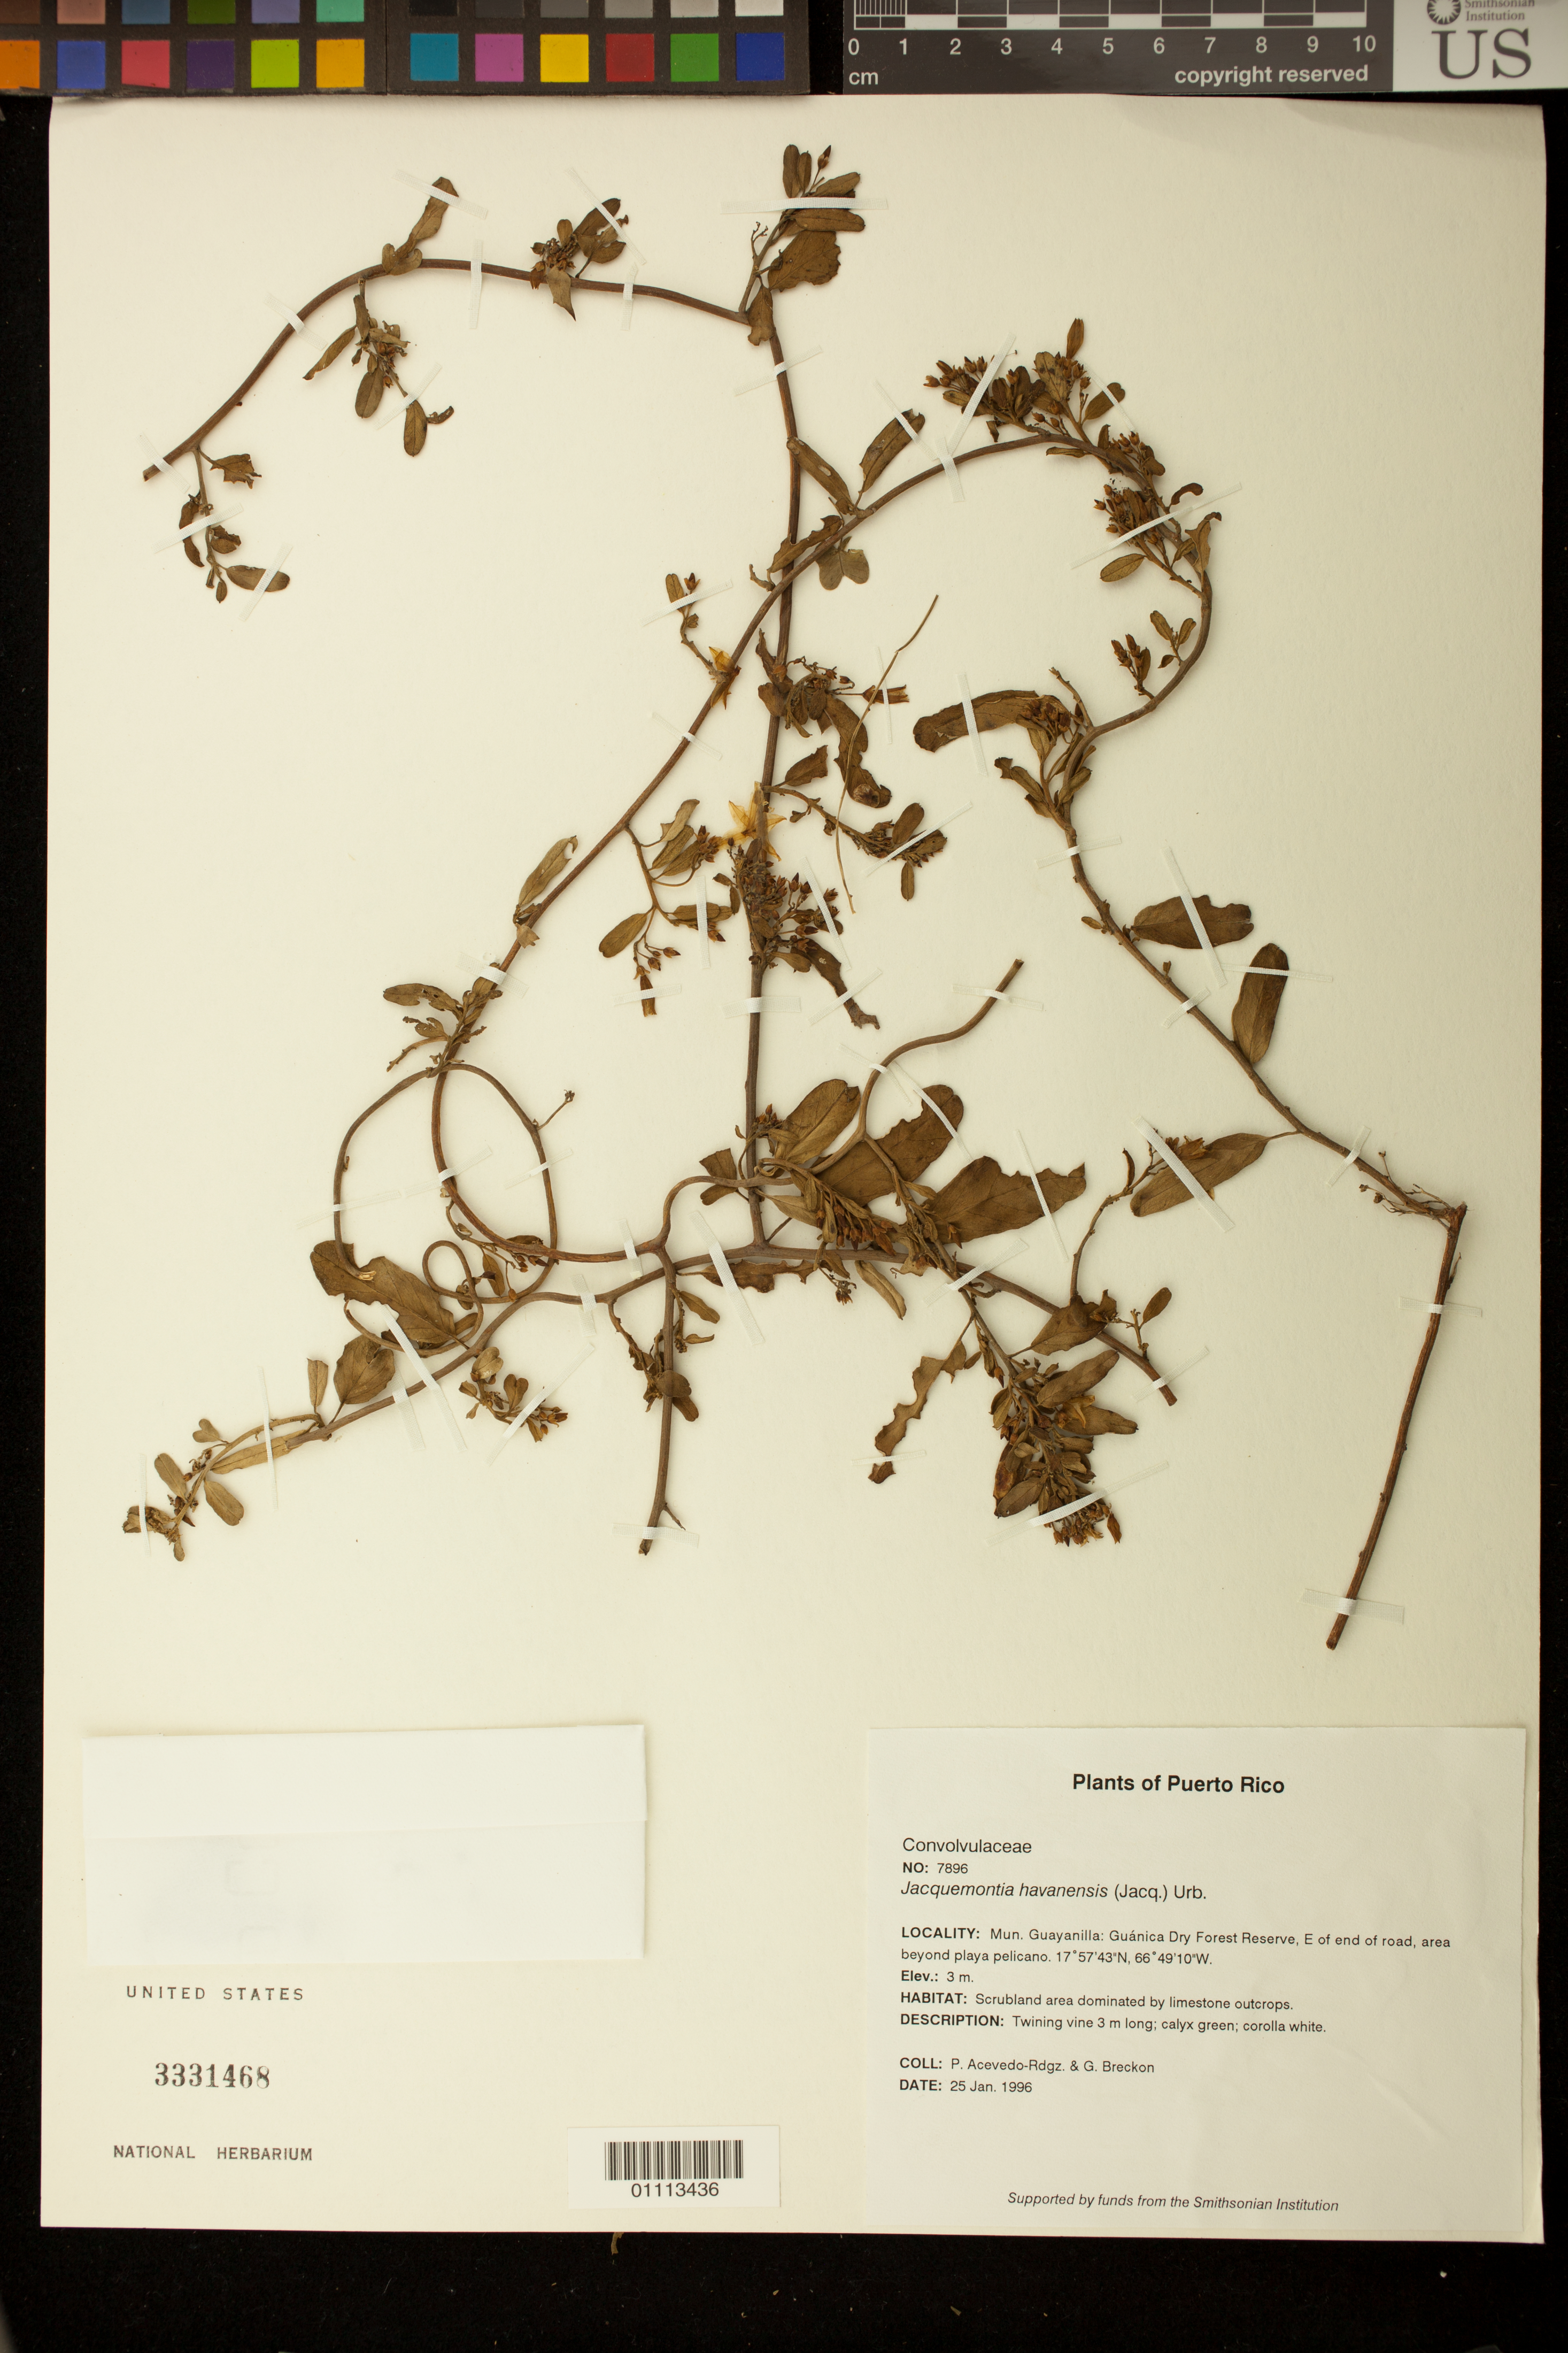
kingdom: Plantae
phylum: Tracheophyta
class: Magnoliopsida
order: Solanales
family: Convolvulaceae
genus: Jacquemontia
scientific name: Jacquemontia havanensis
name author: (Jacq.) Urb.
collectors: P. Acevedo-Rodr. & G. J. Breckon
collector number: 7896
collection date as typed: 25 Jan 1996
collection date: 1996-01-25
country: Puerto Rico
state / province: Guayanilla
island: Puerto Rico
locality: Guanica Dry Forest Reserve, E of end of road, area beyond playa pelicano. Scrubland area dominated by limestone outcrops.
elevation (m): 3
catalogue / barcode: US 3331468